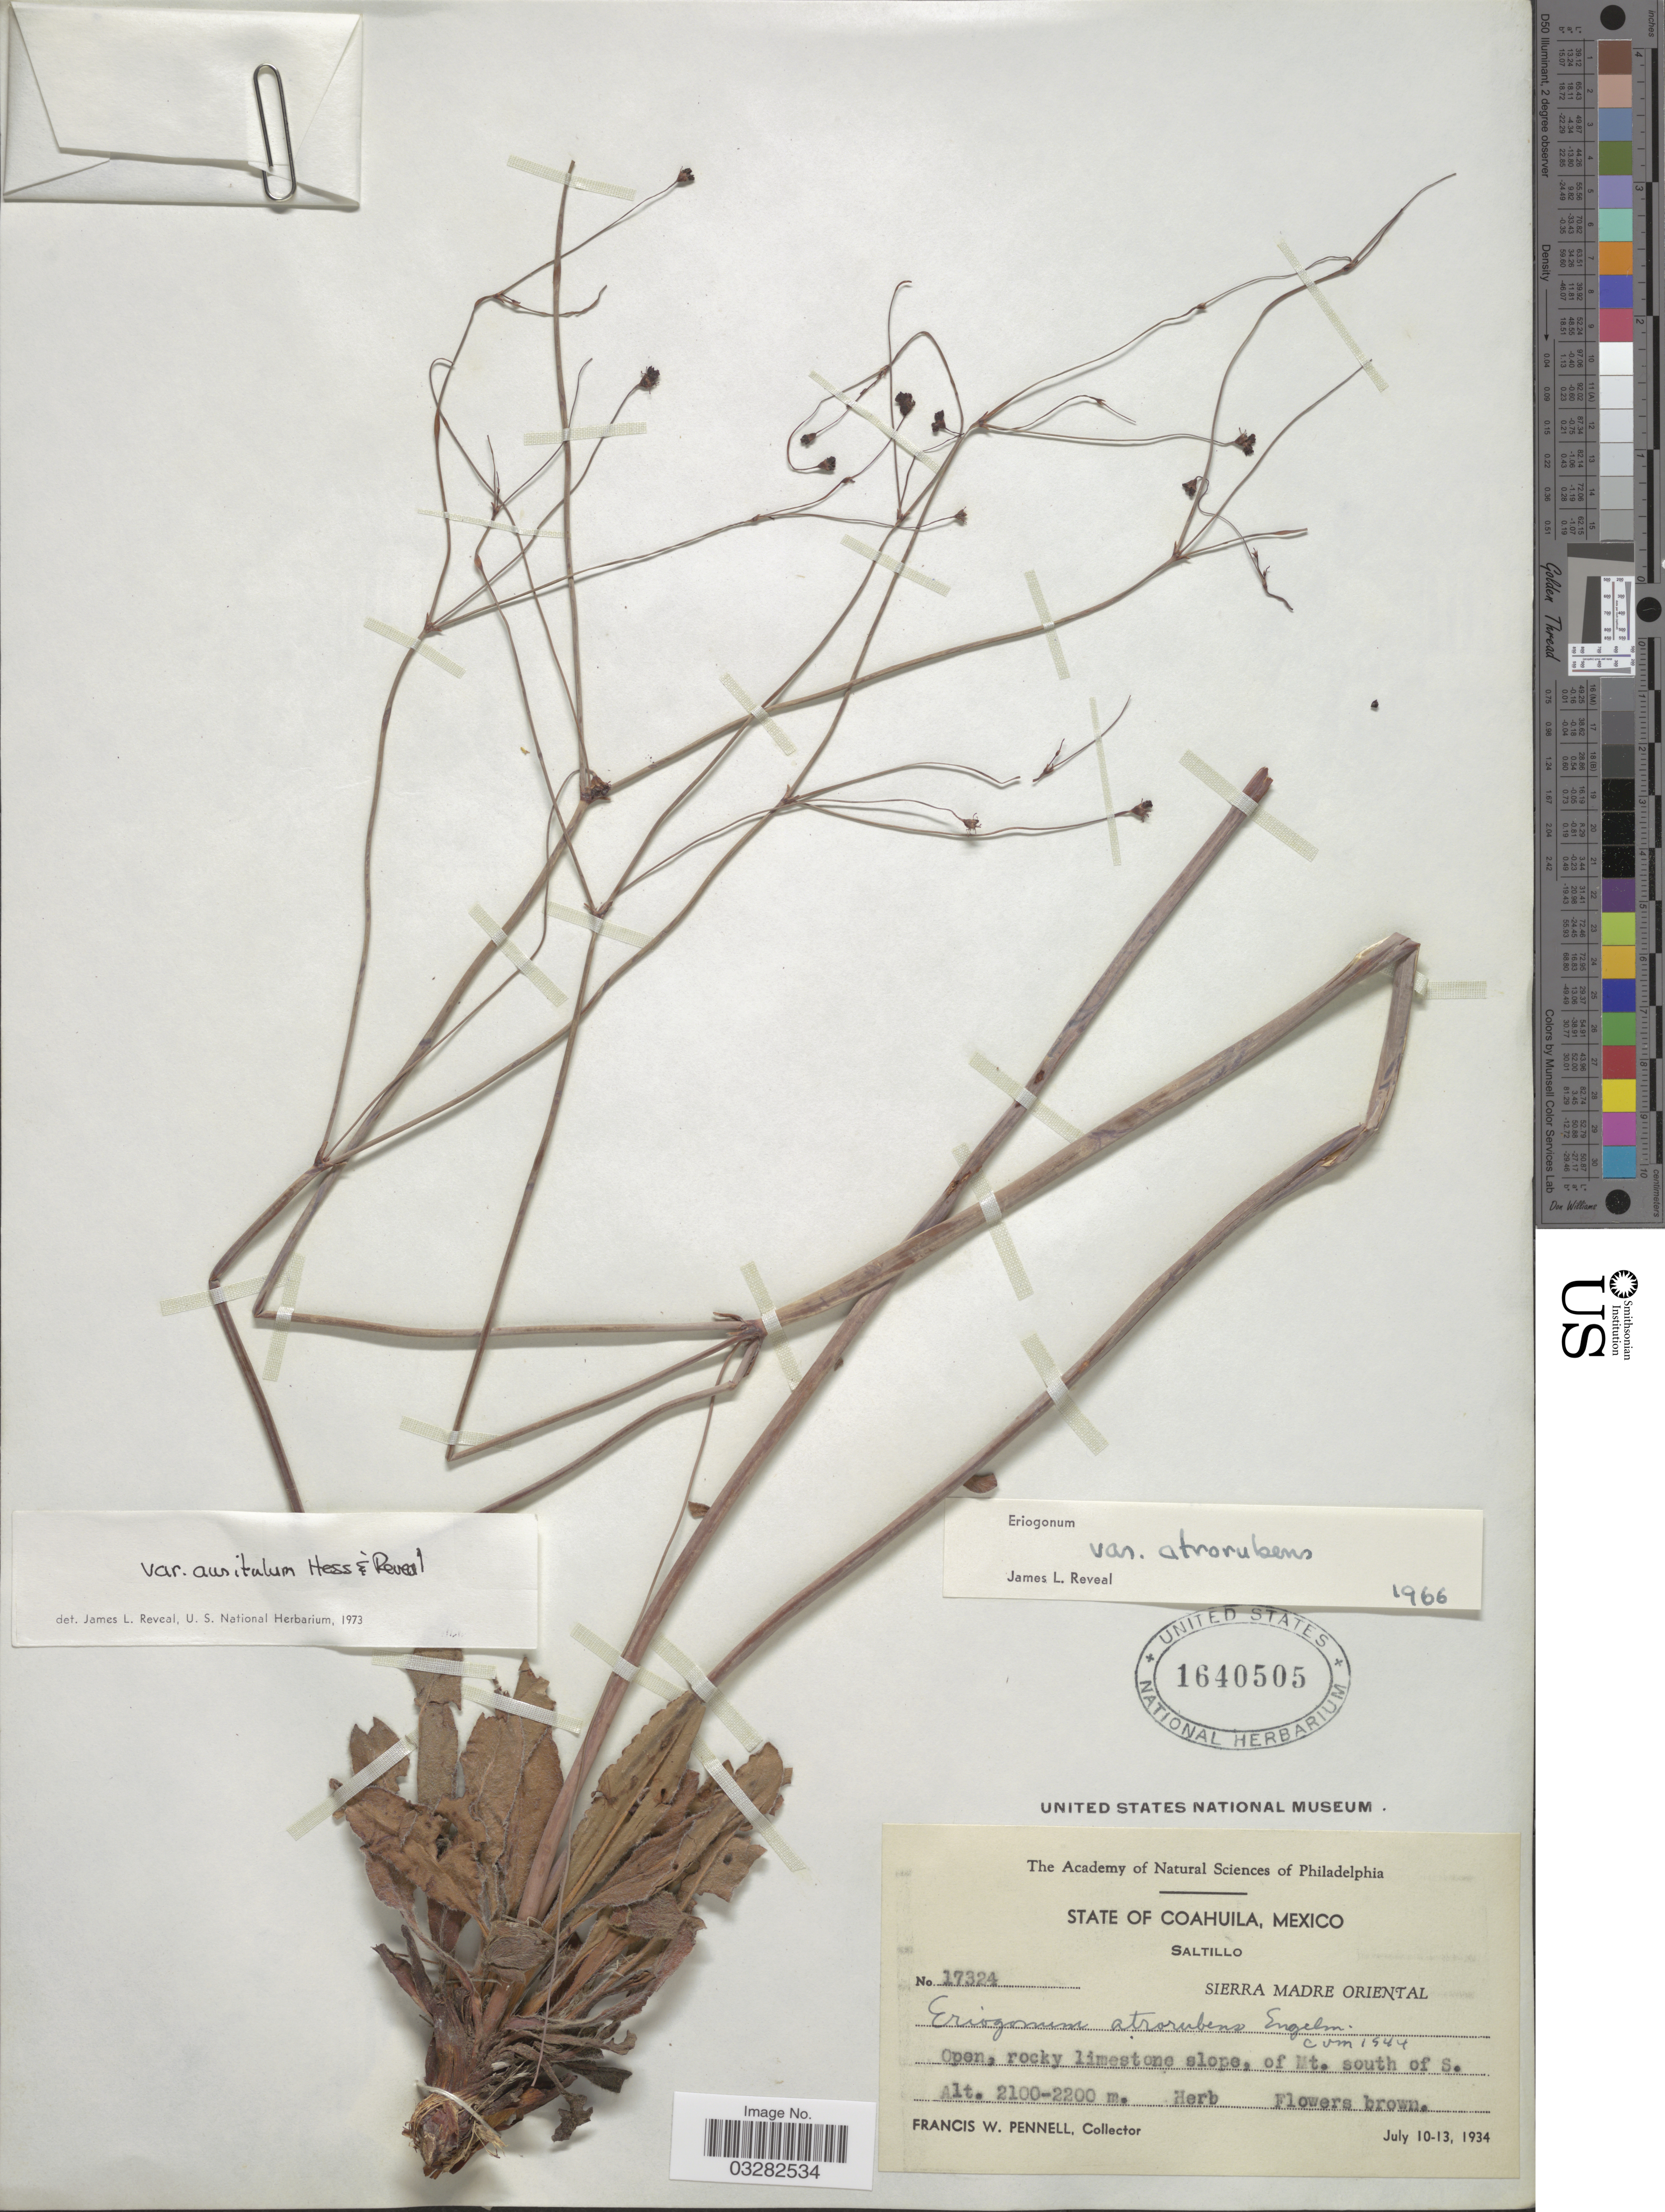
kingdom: Plantae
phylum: Tracheophyta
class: Magnoliopsida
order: Caryophyllales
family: Polygonaceae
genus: Eriogonum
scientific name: Eriogonum atrorubens var. auritulum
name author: W.J. Hess & Reveal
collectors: F. W. Pennell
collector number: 17324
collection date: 1934-07-10/1934-07-13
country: Mexico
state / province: Coahuila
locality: Saltillo. Sierra Madre Oriental. Open, rocky limestone slope, of Mt. south of S.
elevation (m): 2100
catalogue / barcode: US 1640505